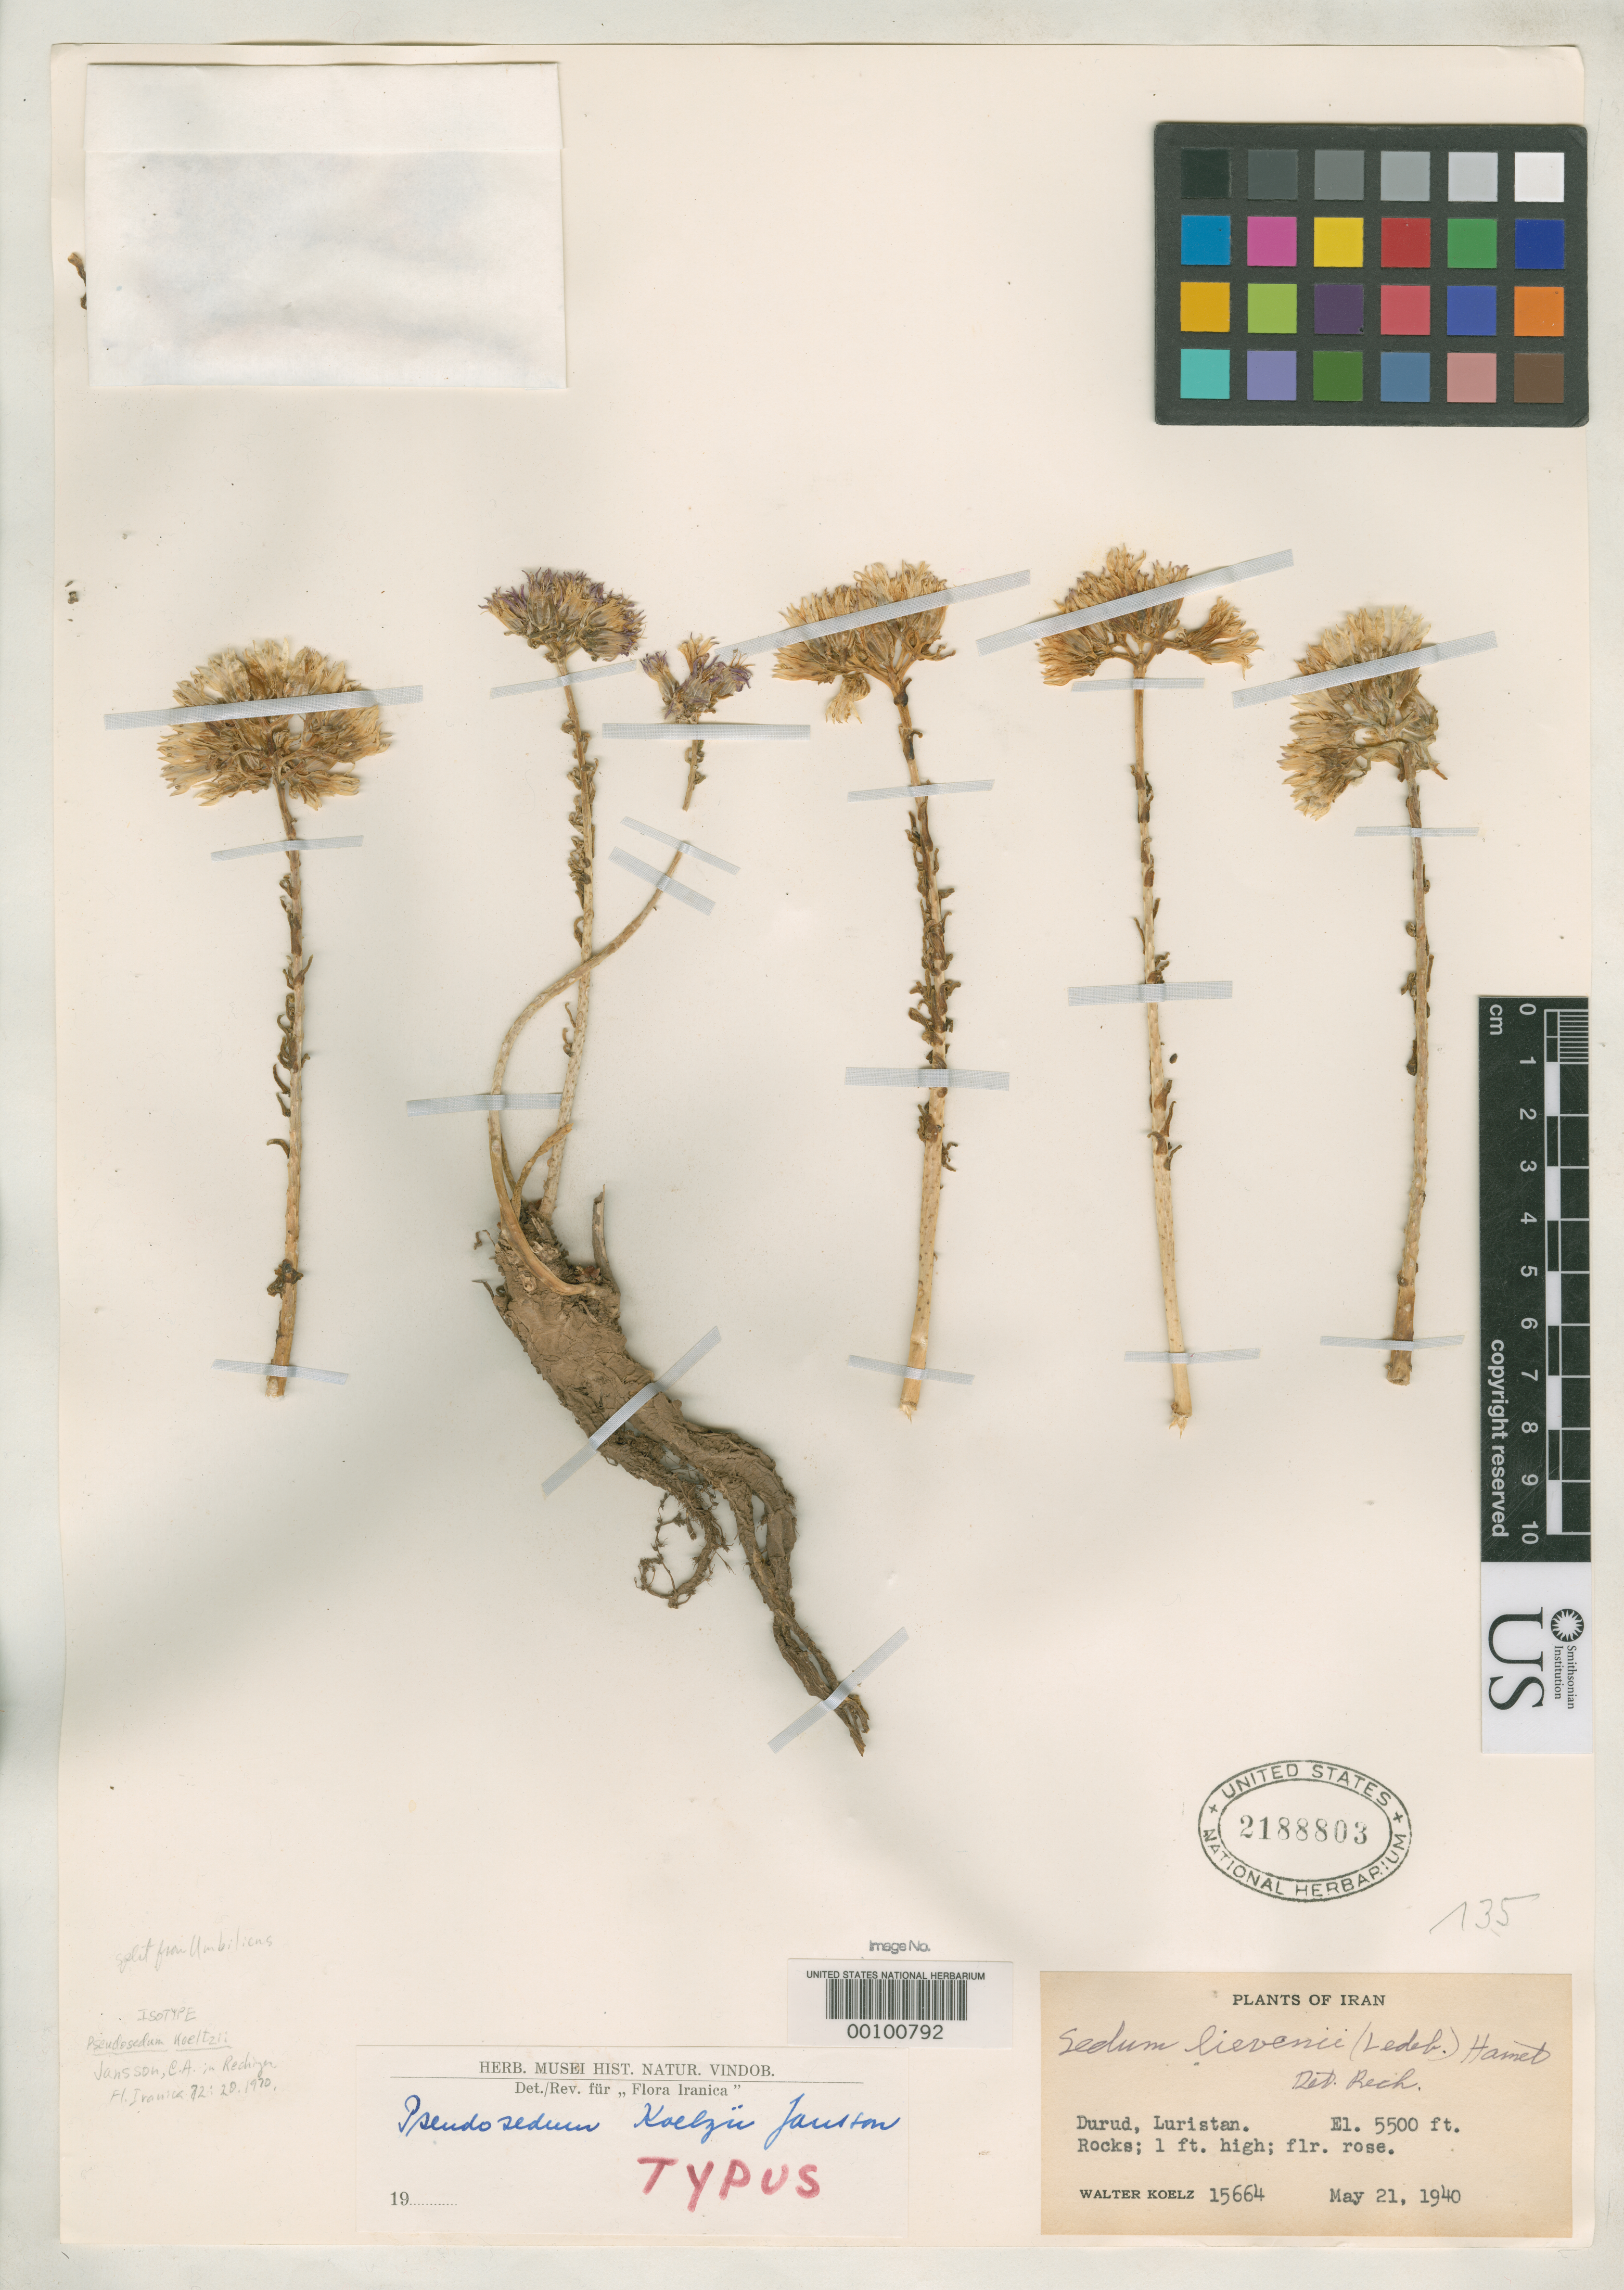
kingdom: Plantae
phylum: Tracheophyta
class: Magnoliopsida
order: Saxifragales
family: Crassulaceae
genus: Pseudosedum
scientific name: Pseudosedum koelzii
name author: C.-A. Jansson in Rech. f.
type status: Isotype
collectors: W. N. Koelz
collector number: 15664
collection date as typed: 21 May 1940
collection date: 1940-05-21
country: Iran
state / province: Lorestan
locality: Durud.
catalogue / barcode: US 2188803